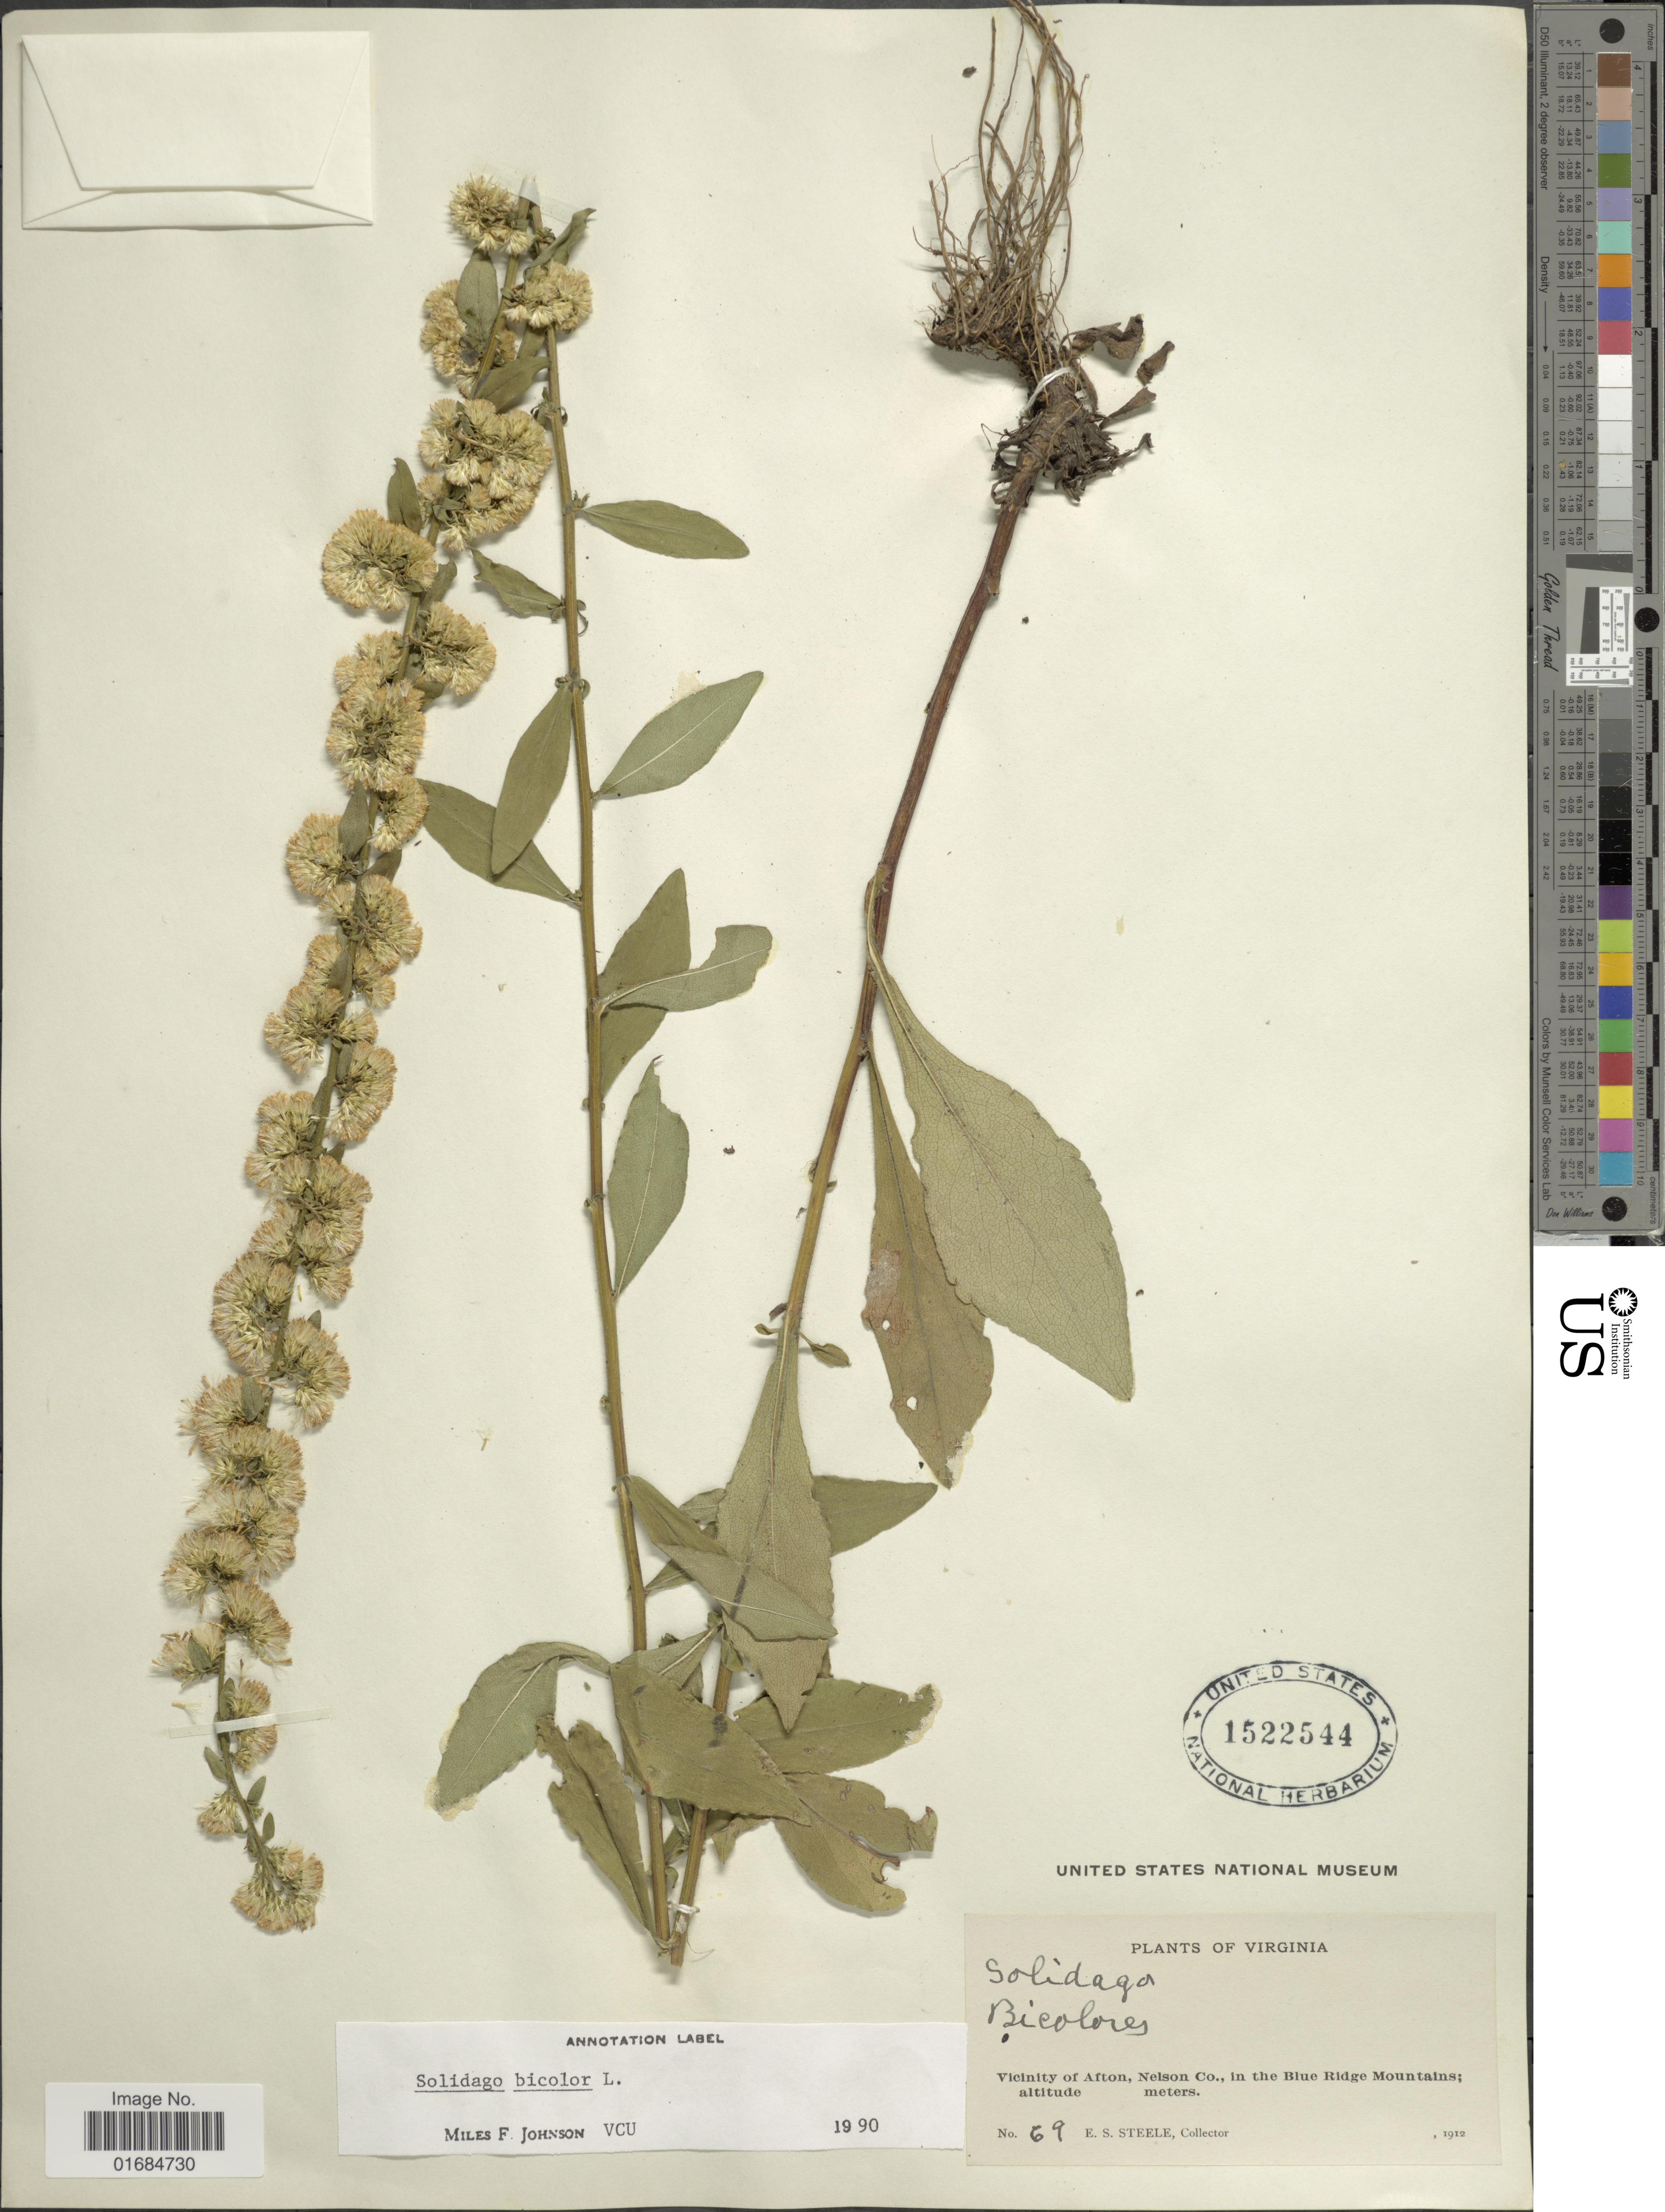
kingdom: Plantae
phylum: Tracheophyta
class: Magnoliopsida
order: Asterales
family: Asteraceae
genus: Solidago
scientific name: Solidago bicolor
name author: L.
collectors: E. Steele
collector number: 69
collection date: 1912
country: United States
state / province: Virginia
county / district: Nelson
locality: Vicinity of Orkey, Nelson Co., in the Blue Ridge Mountains.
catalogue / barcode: US 1522544